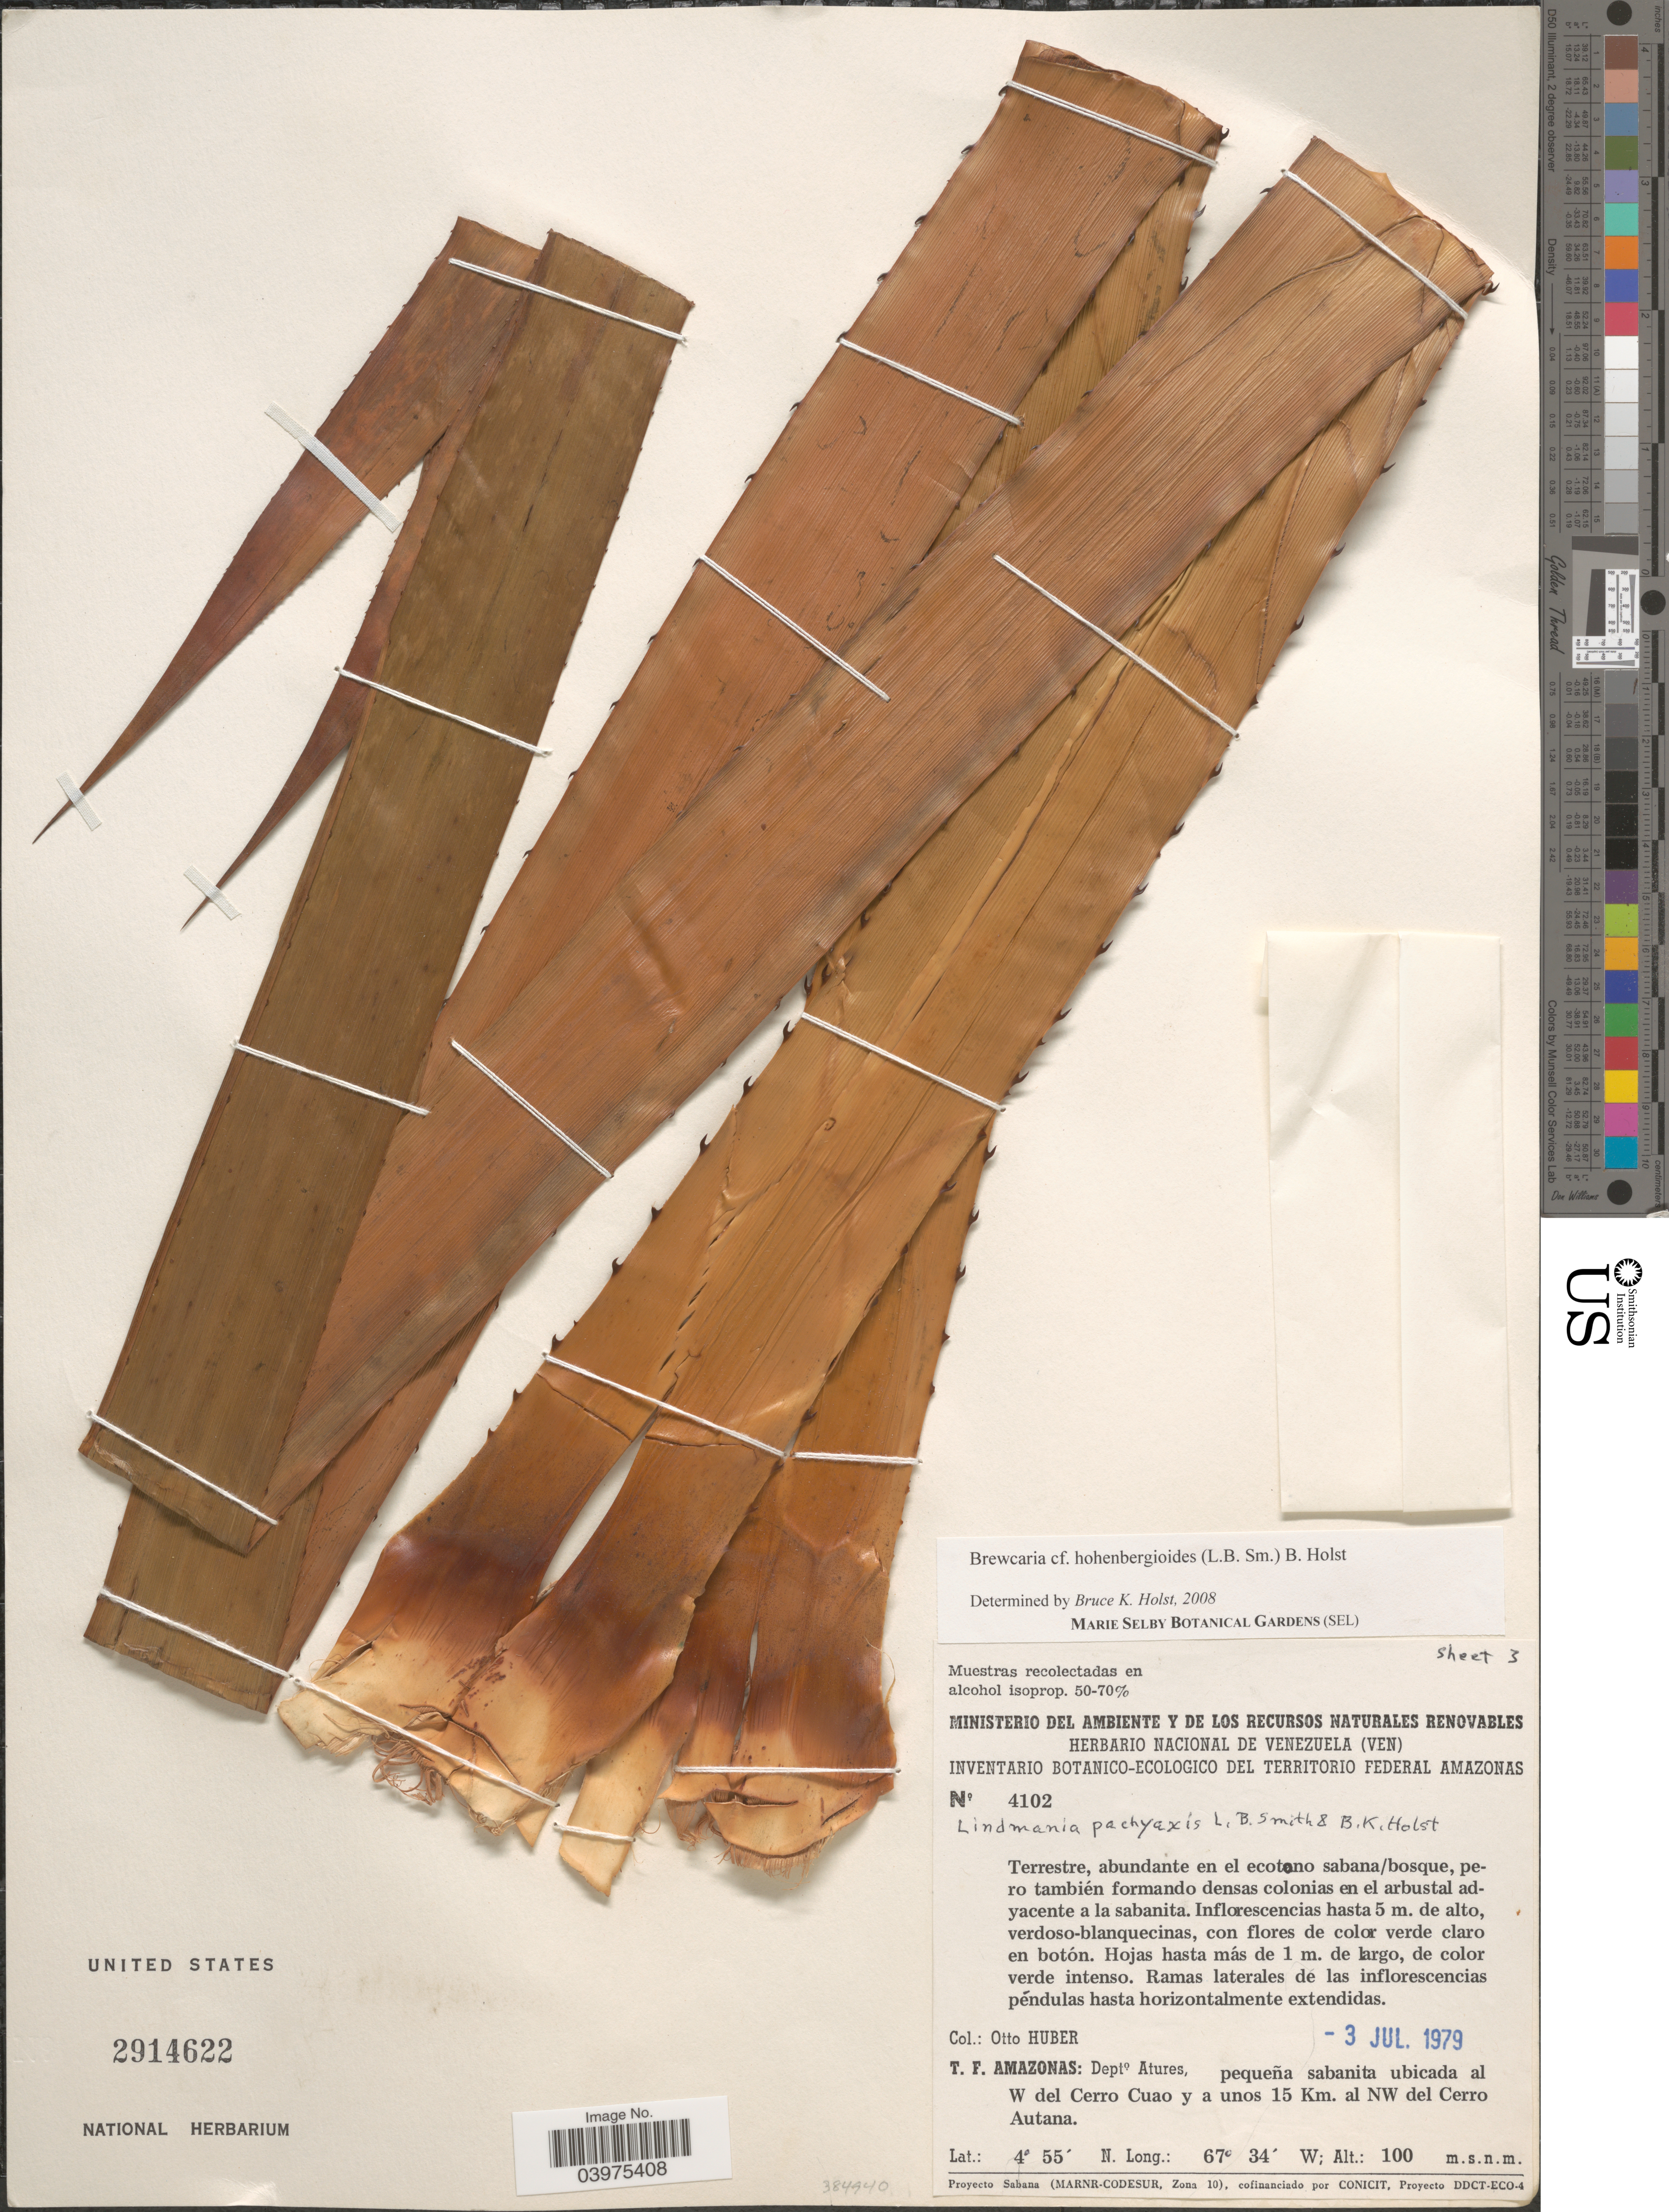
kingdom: Plantae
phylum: Tracheophyta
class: Liliopsida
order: Poales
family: Bromeliaceae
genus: Brewcaria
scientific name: Brewcaria hohenbergioides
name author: (L.B. Sm.) B. Holst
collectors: O. Huber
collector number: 4102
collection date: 1979-07-03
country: Venezuela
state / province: Amazonas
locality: T. F. Amazonas: Depto Atures, pequeña sabanita ubicada al W del Cerro Cuao y a unos 15 Km. al NW del Cerro Autana.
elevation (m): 100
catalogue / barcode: US 2914622